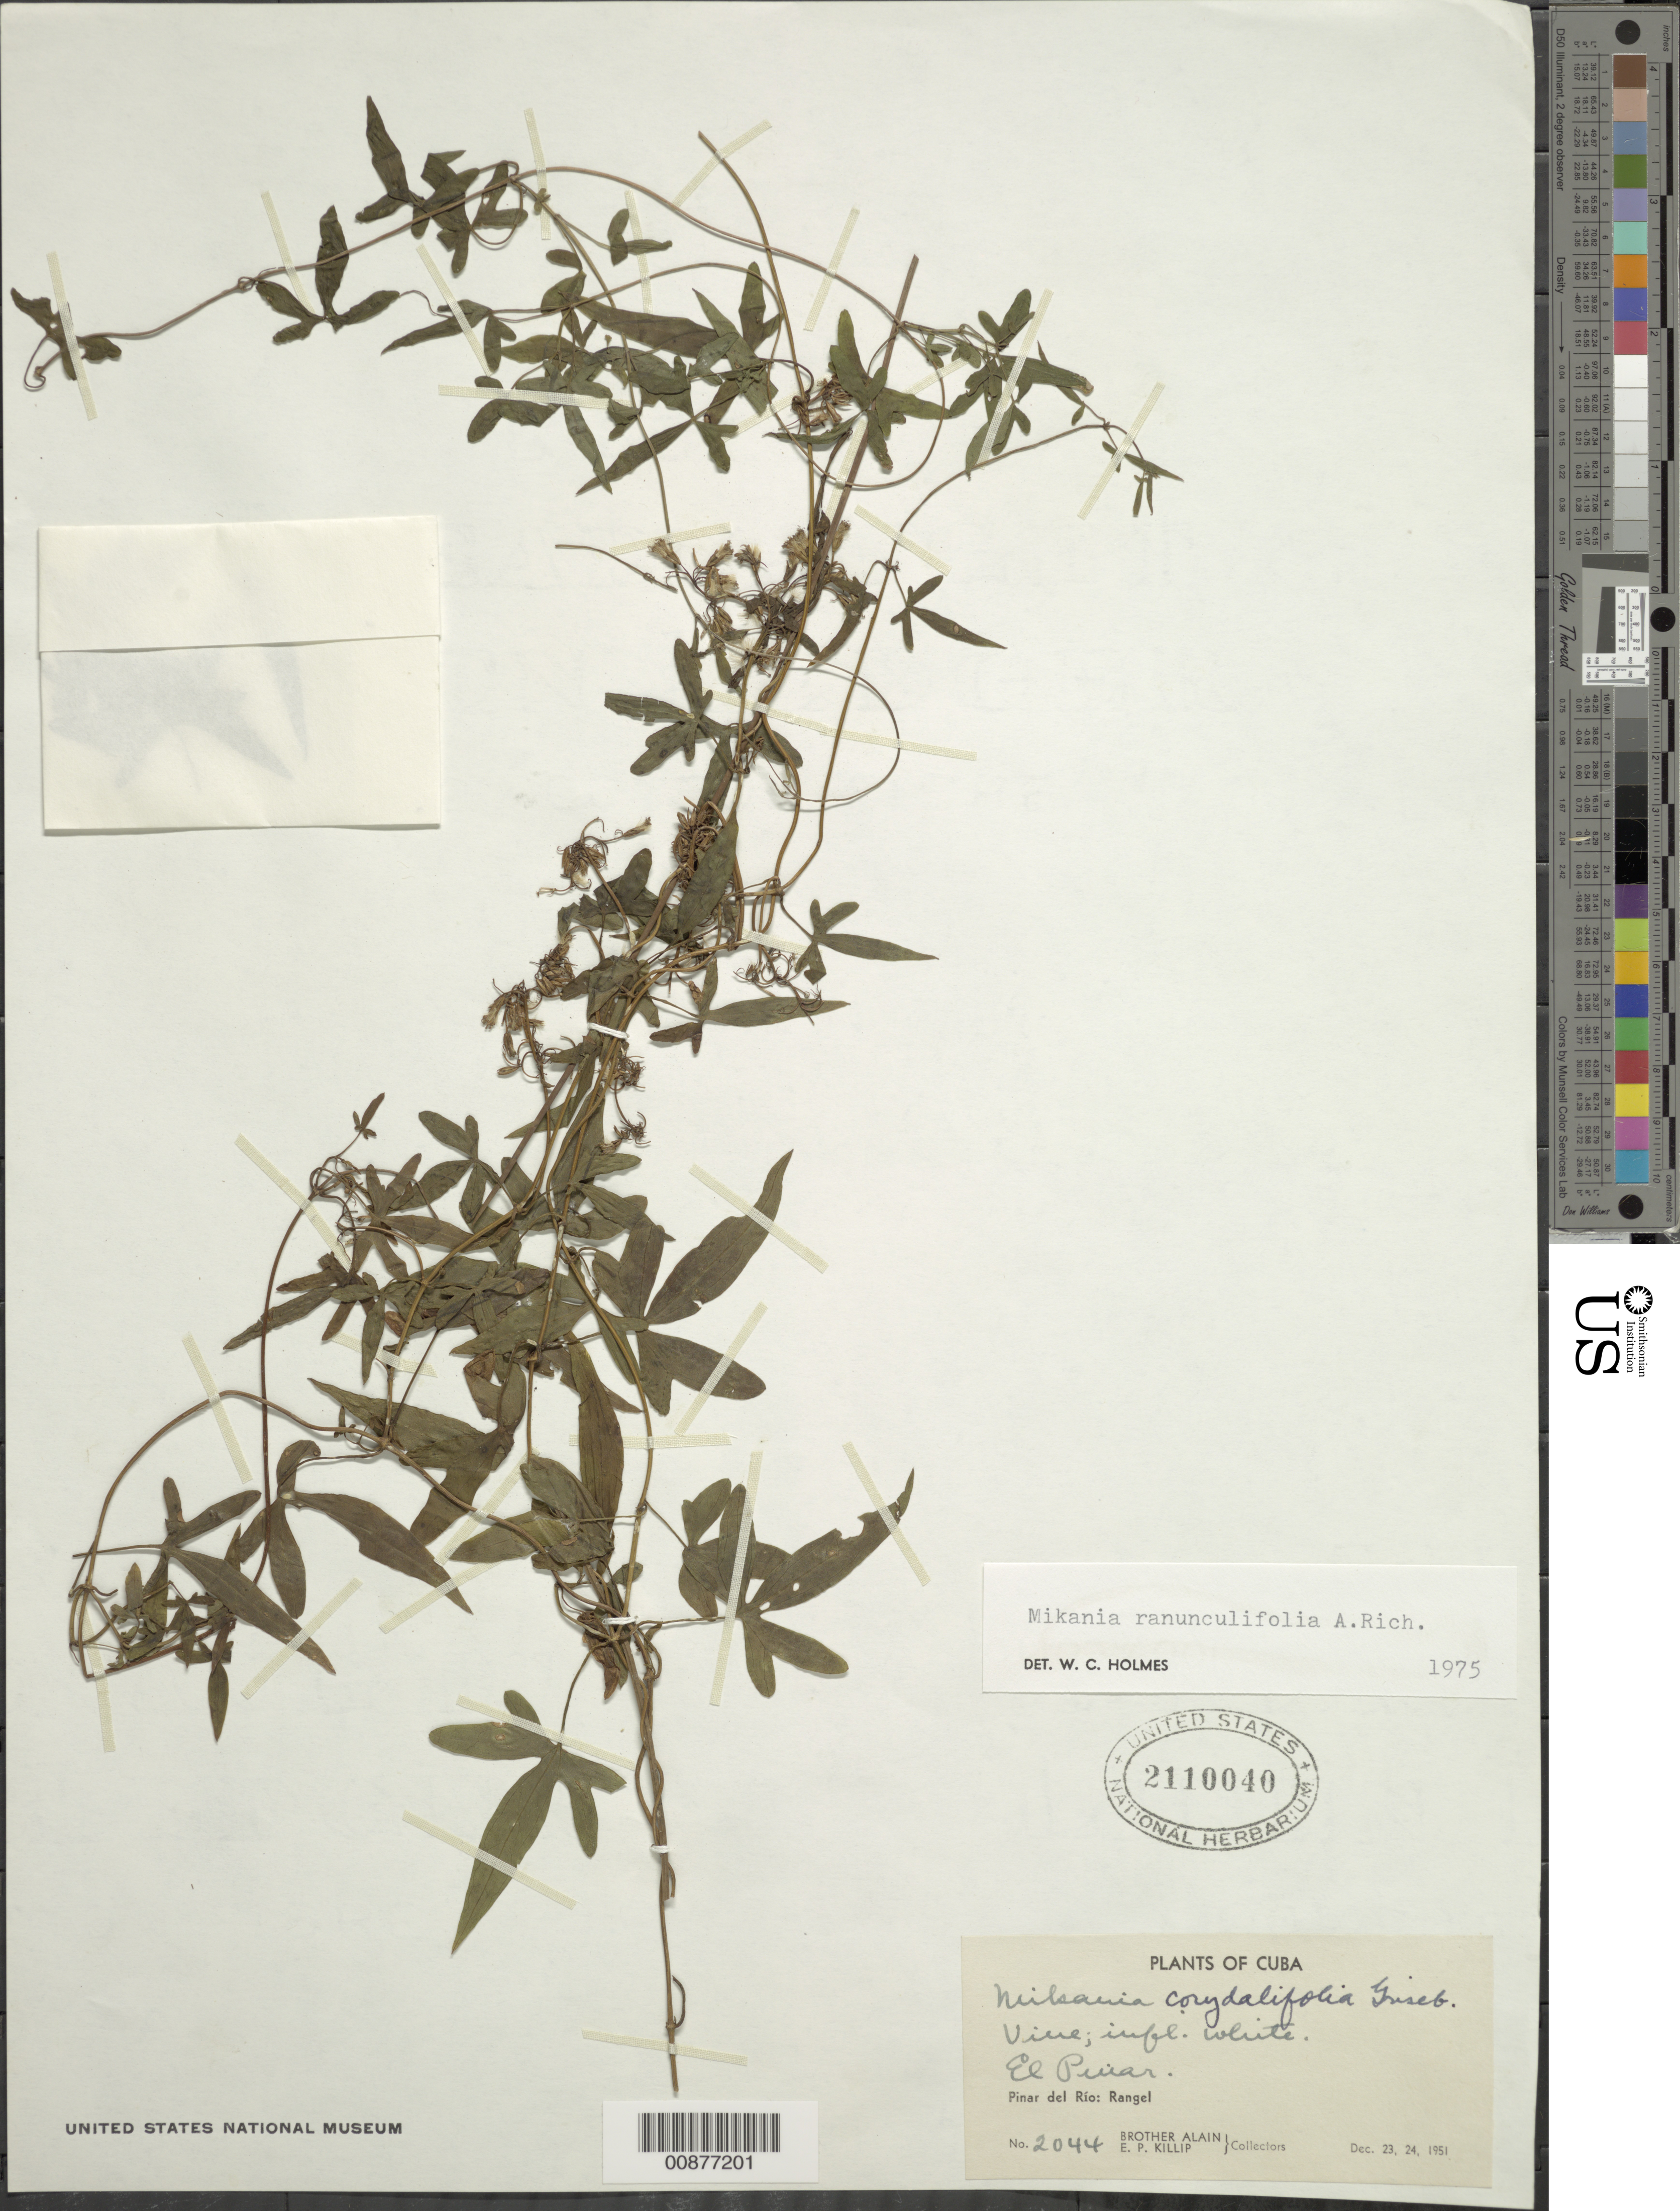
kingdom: Plantae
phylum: Tracheophyta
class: Magnoliopsida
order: Asterales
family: Asteraceae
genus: Mikania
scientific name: Mikania ranunculifolia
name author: A. Rich.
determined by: Holmes, Walter C., (BAYLU), Baylor University (UNITED STATES)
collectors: A. H. Liogier & E. P. Killip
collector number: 2044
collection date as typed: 23 Dec 1951 to 24 Dec 1951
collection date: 1951-12-23/1951-12-24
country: Cuba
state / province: Pinar del Río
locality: El Pinar: Rangel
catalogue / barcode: US 2110040